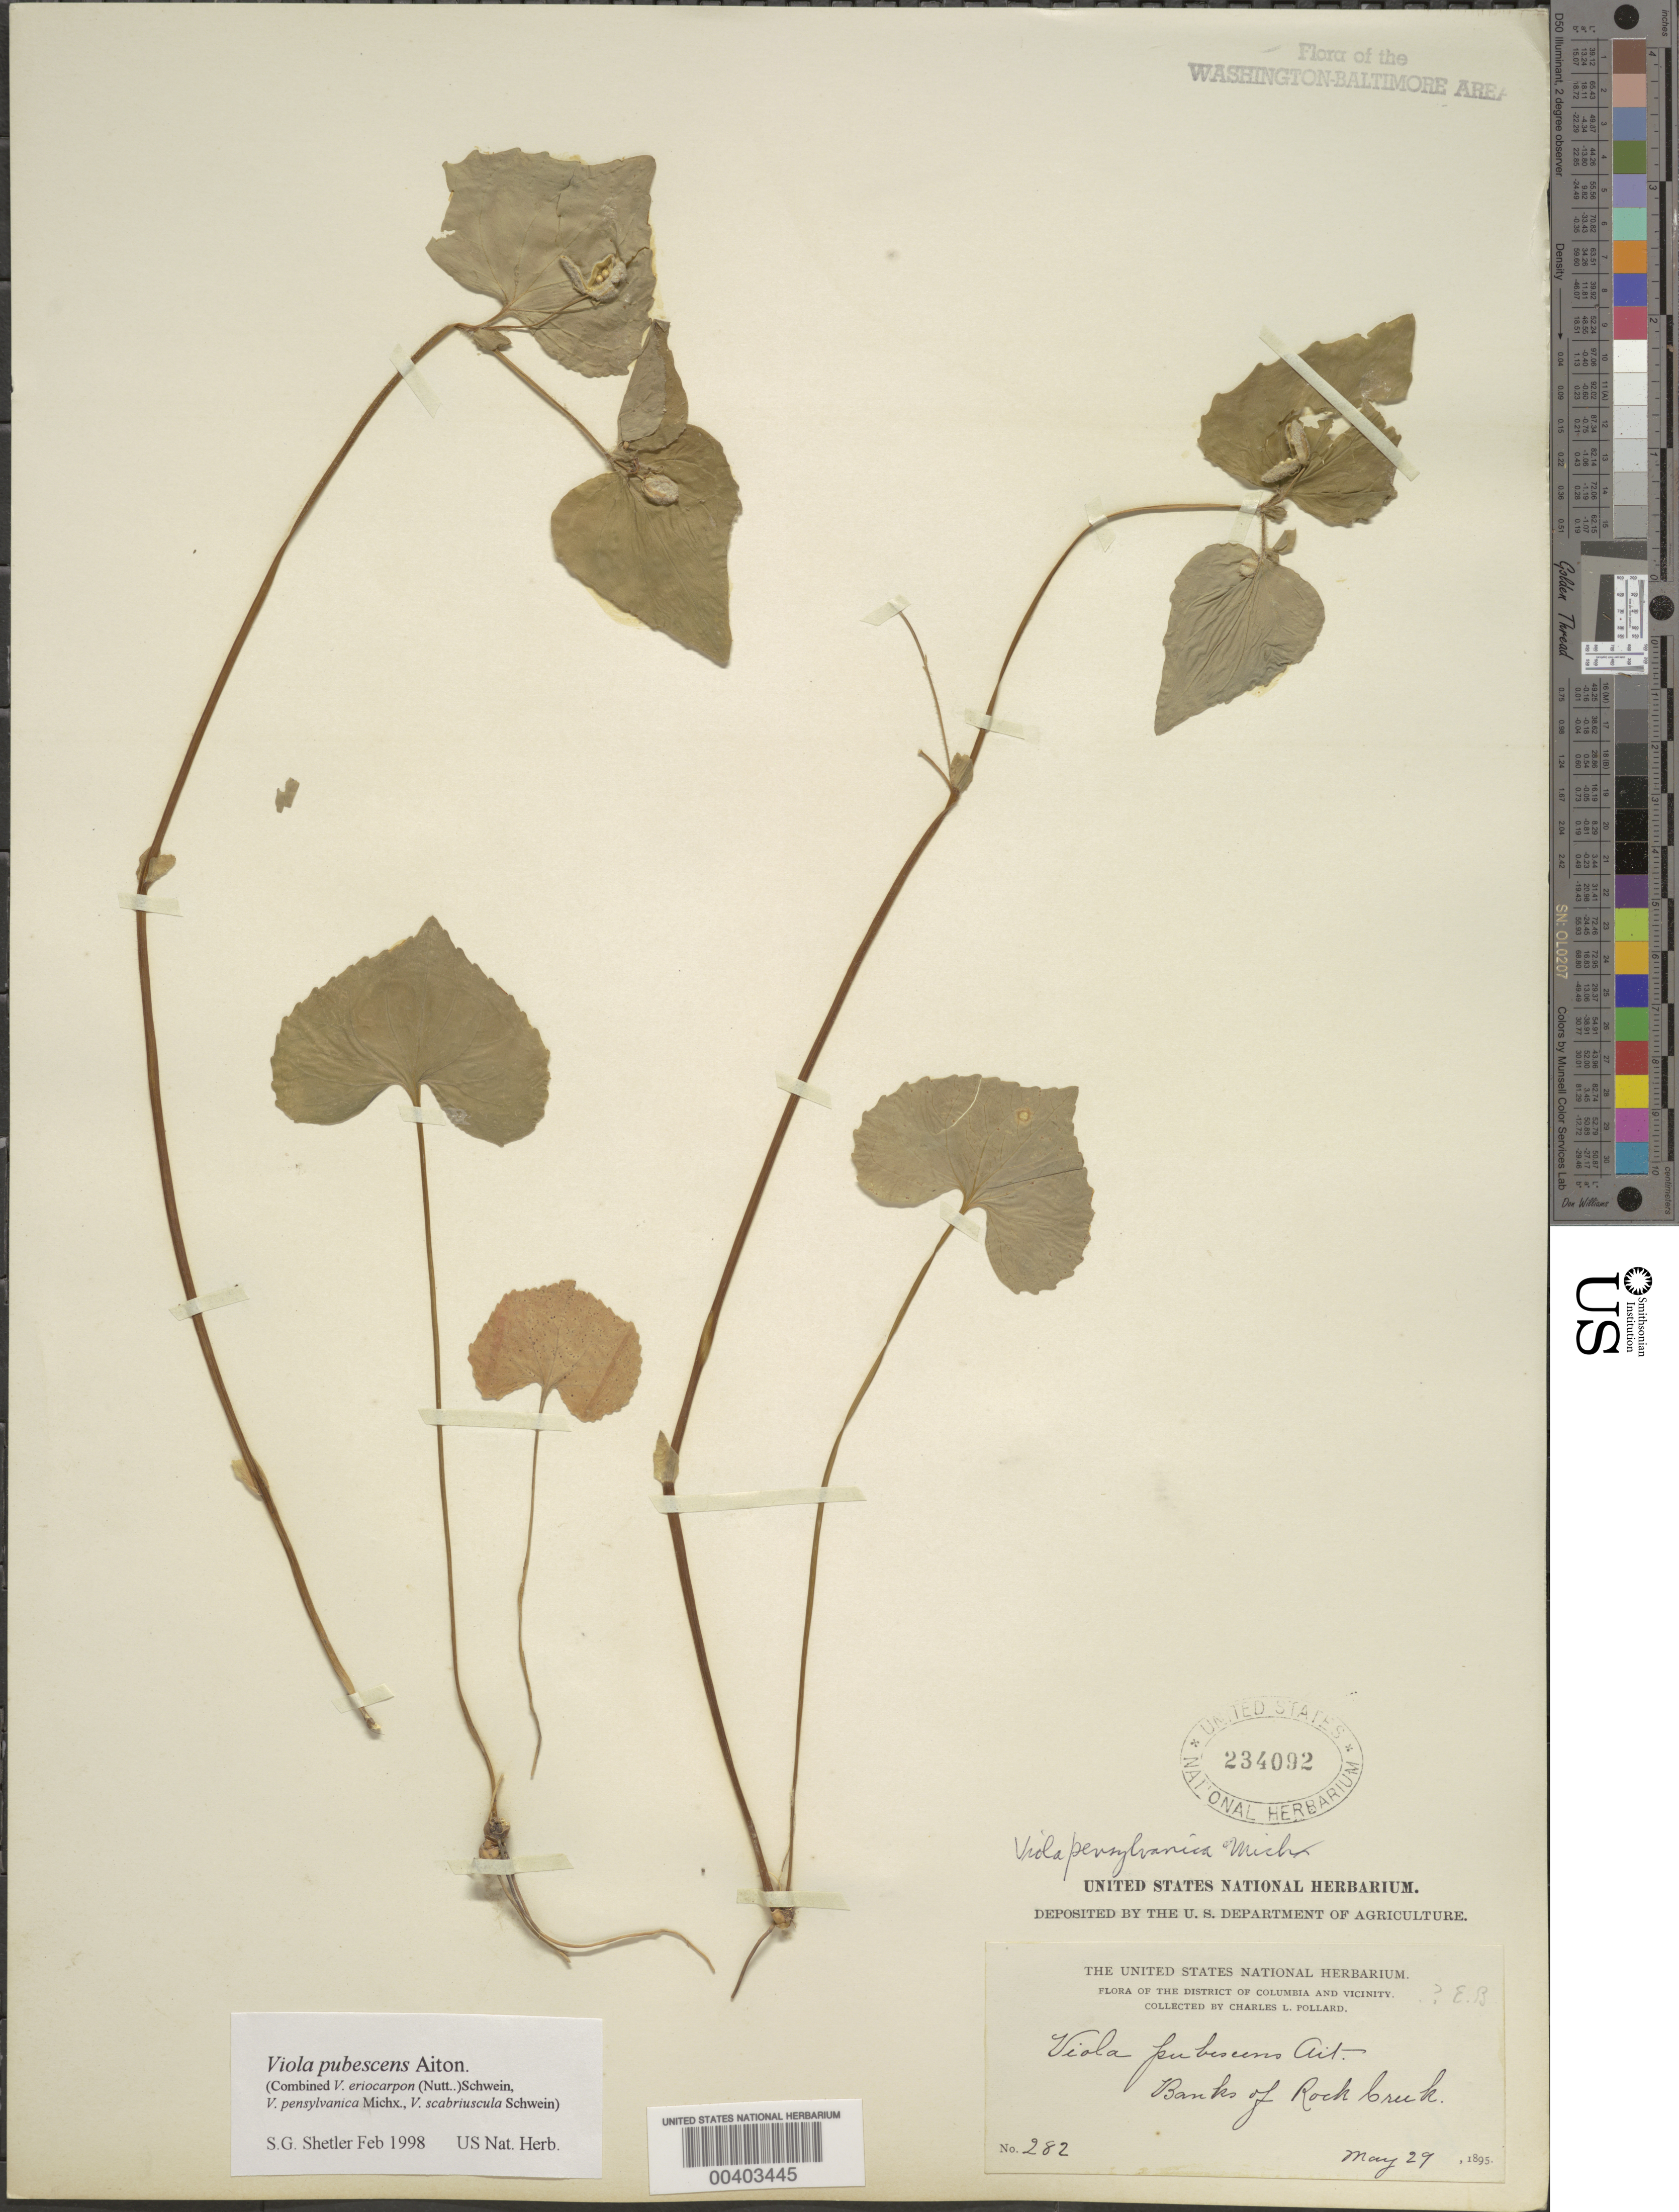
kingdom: Plantae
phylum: Tracheophyta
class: Magnoliopsida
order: Malpighiales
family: Violaceae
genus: Viola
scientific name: Viola pubescens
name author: Aiton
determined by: Shetler, Stanwyn G., (US), NMNH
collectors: C. L. Pollard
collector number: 282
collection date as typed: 29 May 1895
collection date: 1895-05-29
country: United States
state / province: District of Columbia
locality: Rock Creek Rock Creek Park and vicinity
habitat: Banks ofcreek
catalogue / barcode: US 234092